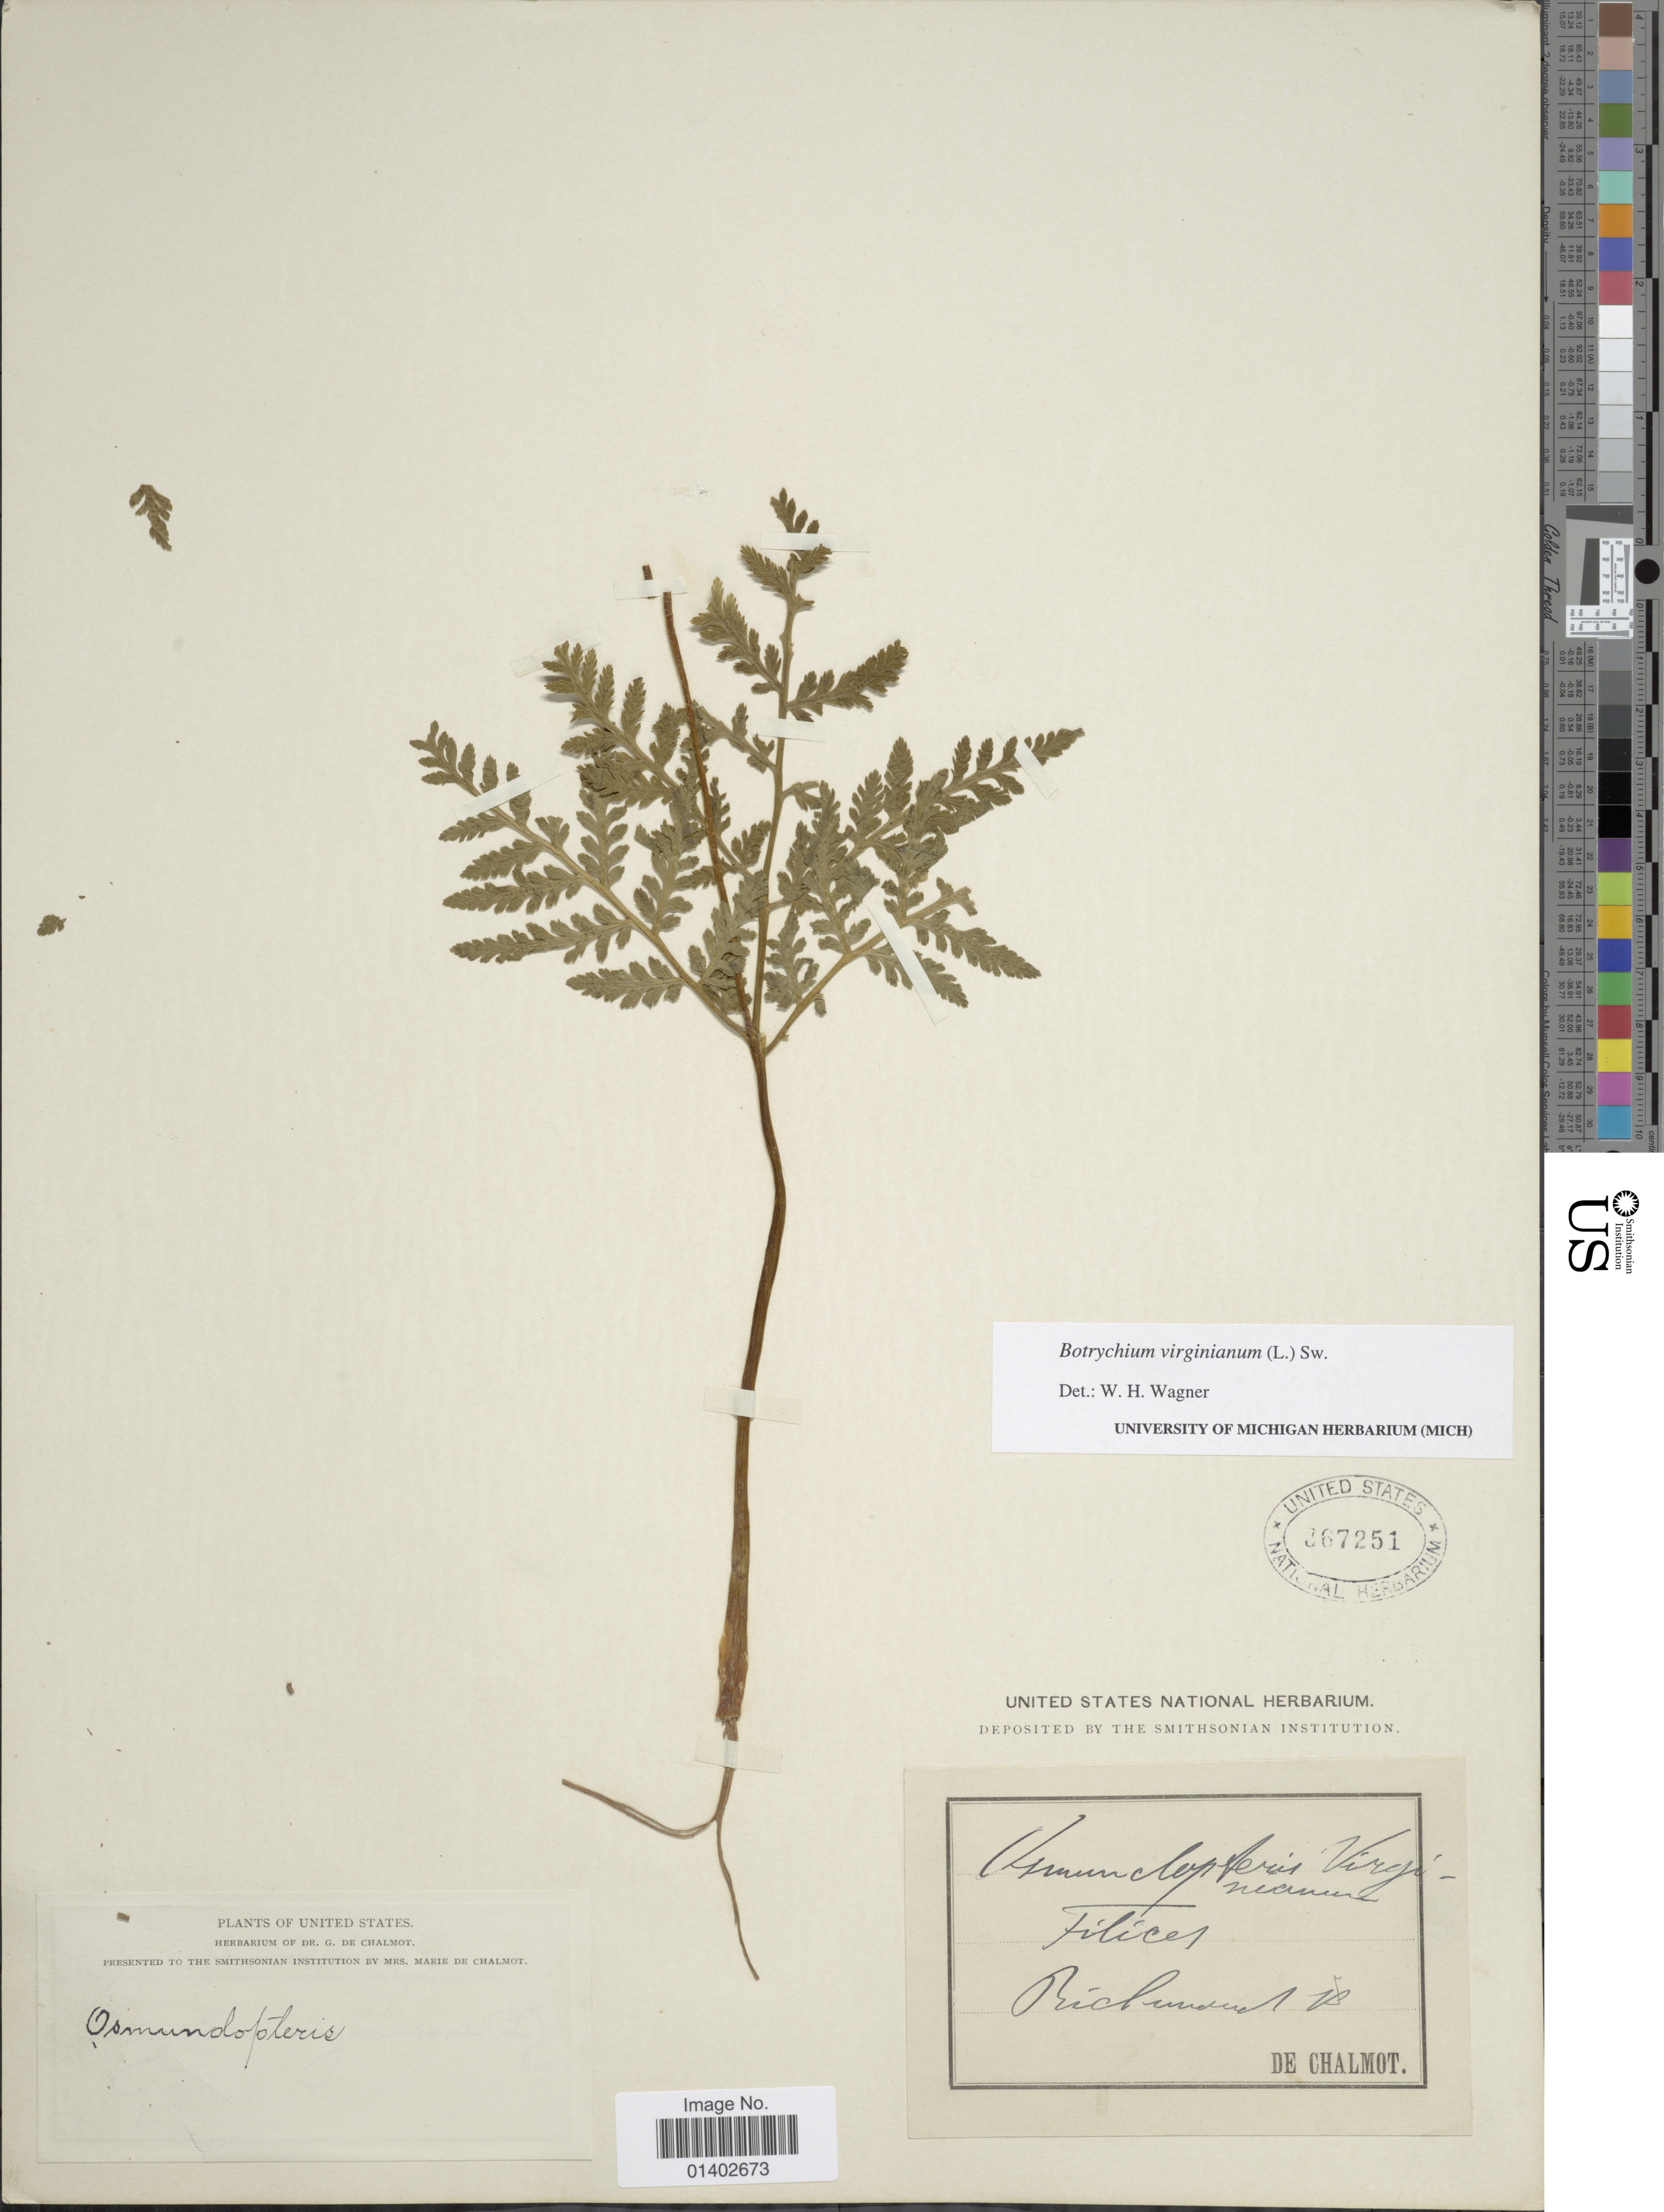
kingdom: Plantae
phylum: Tracheophyta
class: Polypodiopsida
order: Ophioglossales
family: Ophioglossaceae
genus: Botrychium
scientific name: Botrychium virginianum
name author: (L.) Sw.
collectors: G. de Chalmot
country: United States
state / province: Virginia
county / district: City of Richmond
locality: Richmond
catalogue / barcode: US 367251